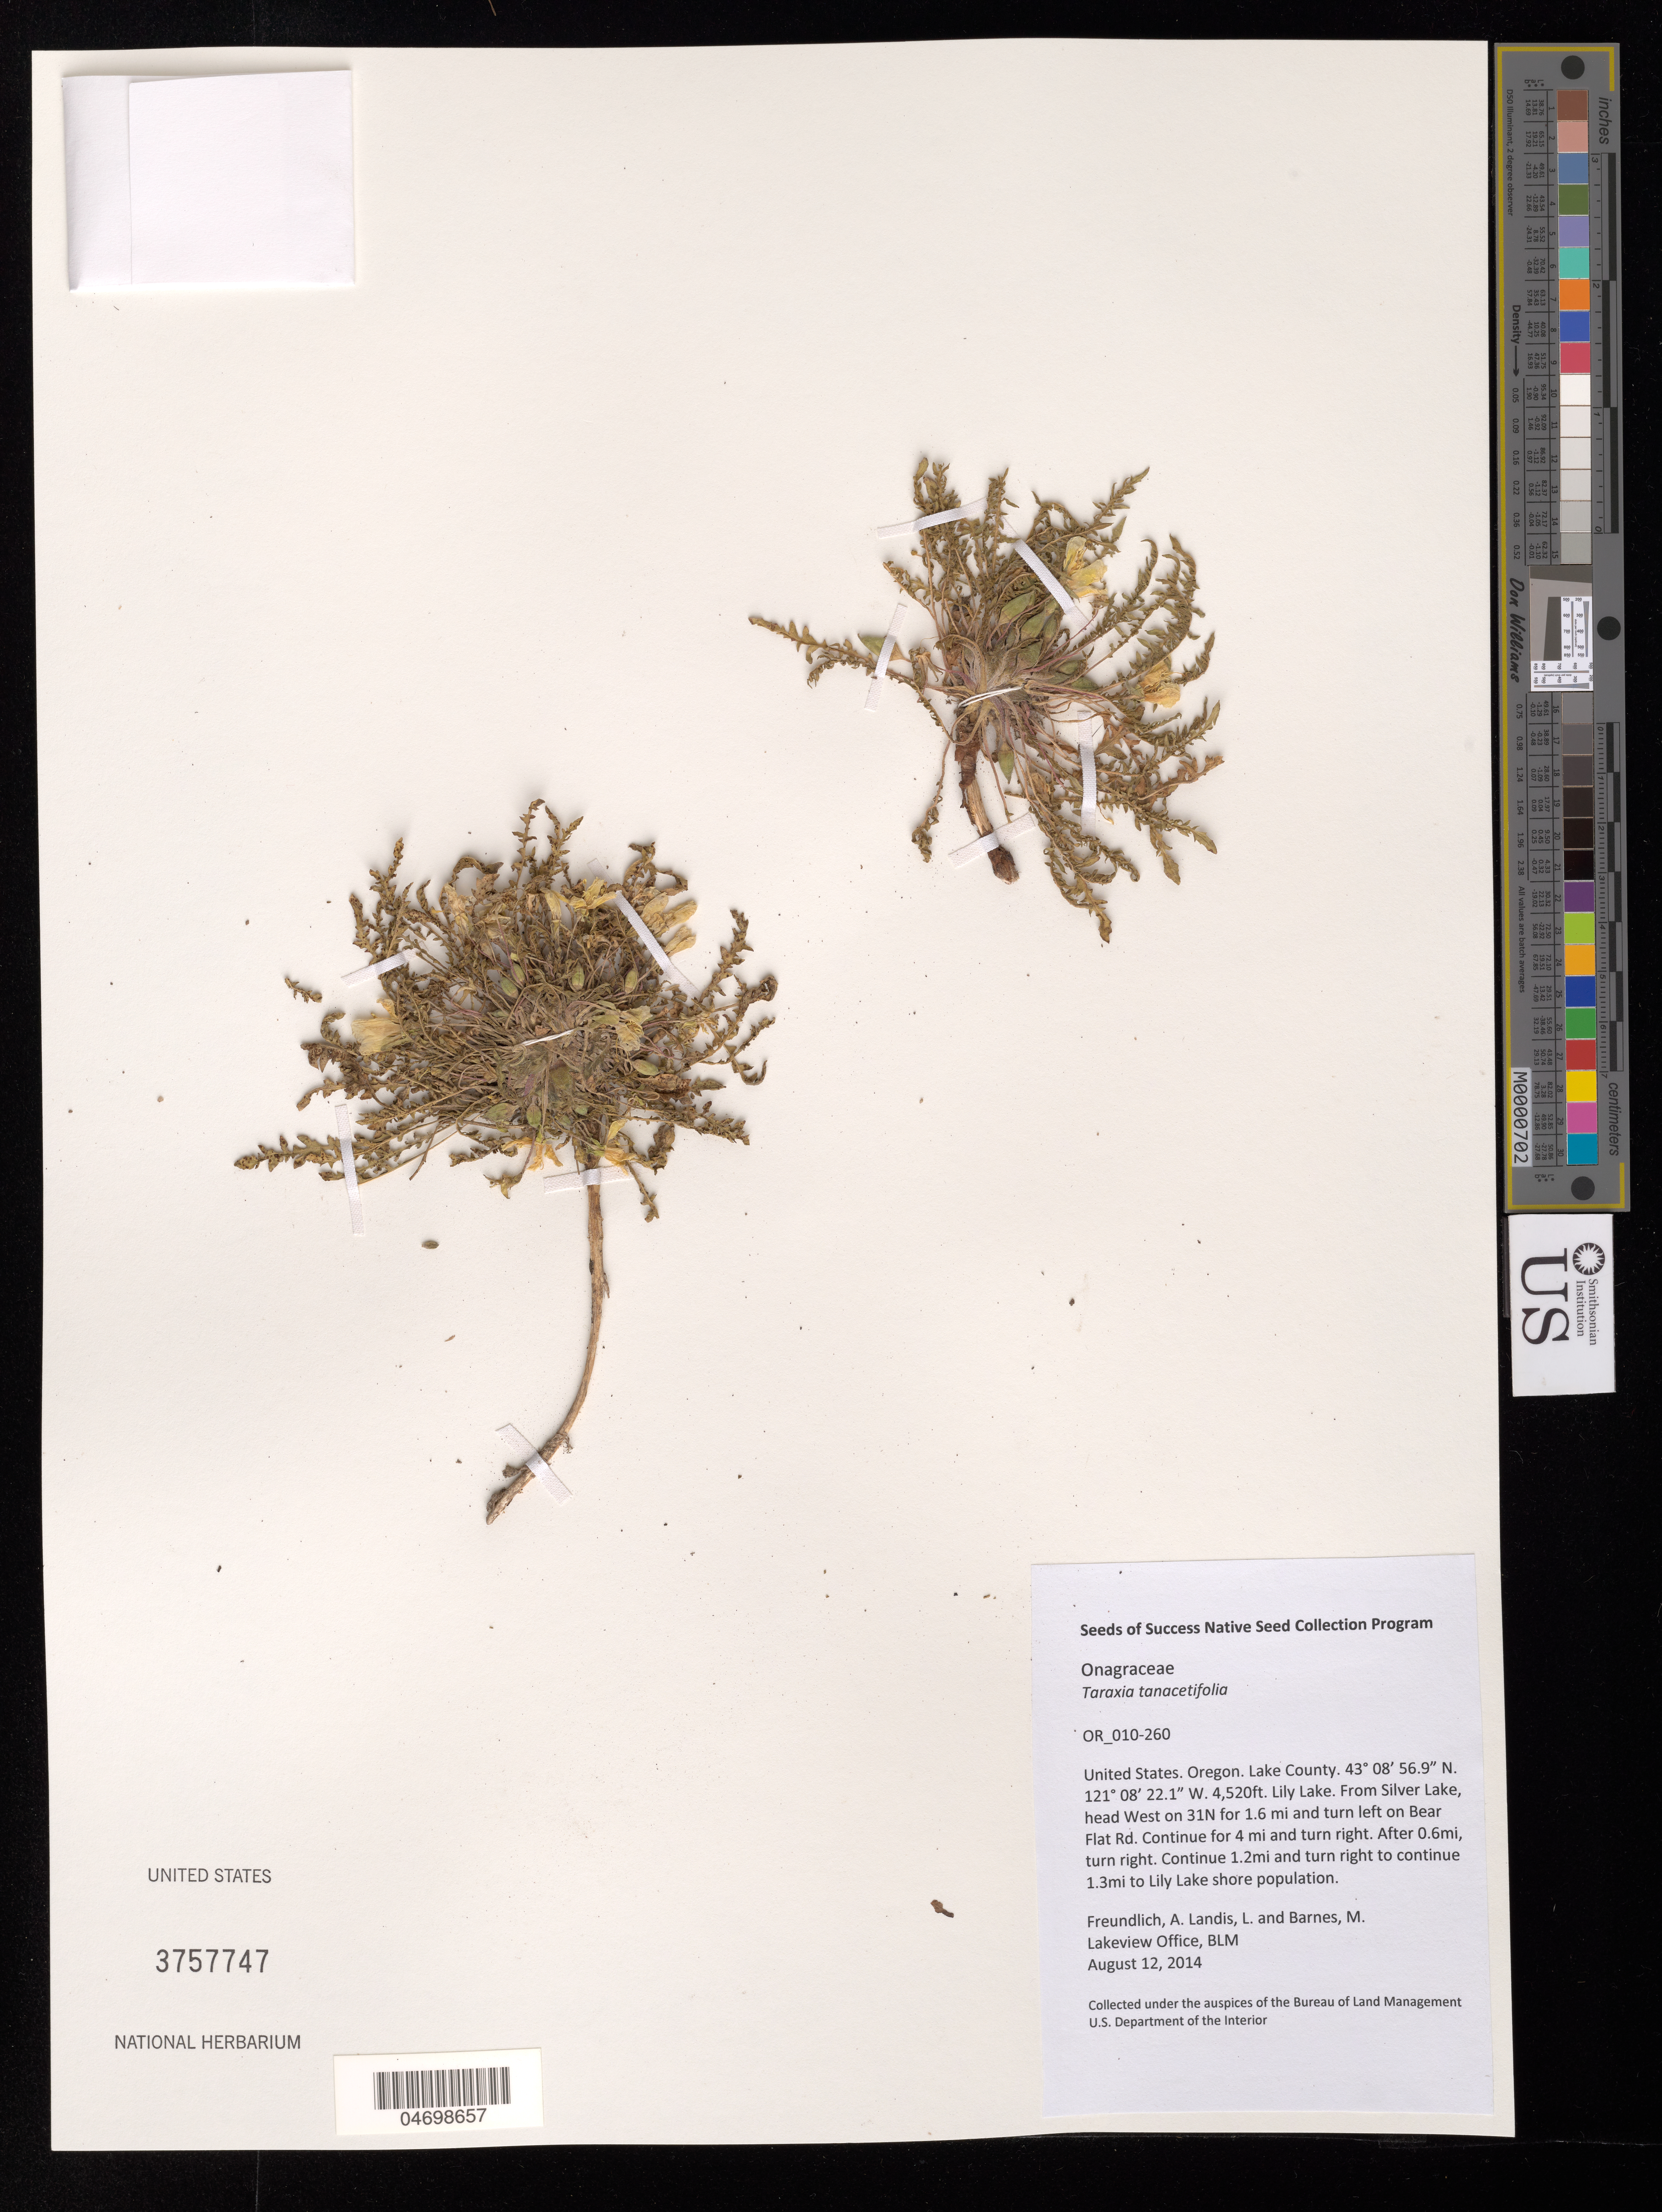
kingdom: Plantae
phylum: Tracheophyta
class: Magnoliopsida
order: Myrtales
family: Onagraceae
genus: Taraxia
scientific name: Taraxia tanacetifolia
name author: (Torr. & A. Gray) Piper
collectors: A. Freundlich, L. Landis & M. Barnes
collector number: OR-010-260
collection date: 2014-08-12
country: United States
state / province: Oregon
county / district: Lake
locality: Lily Lake.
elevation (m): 1378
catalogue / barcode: US 3757747